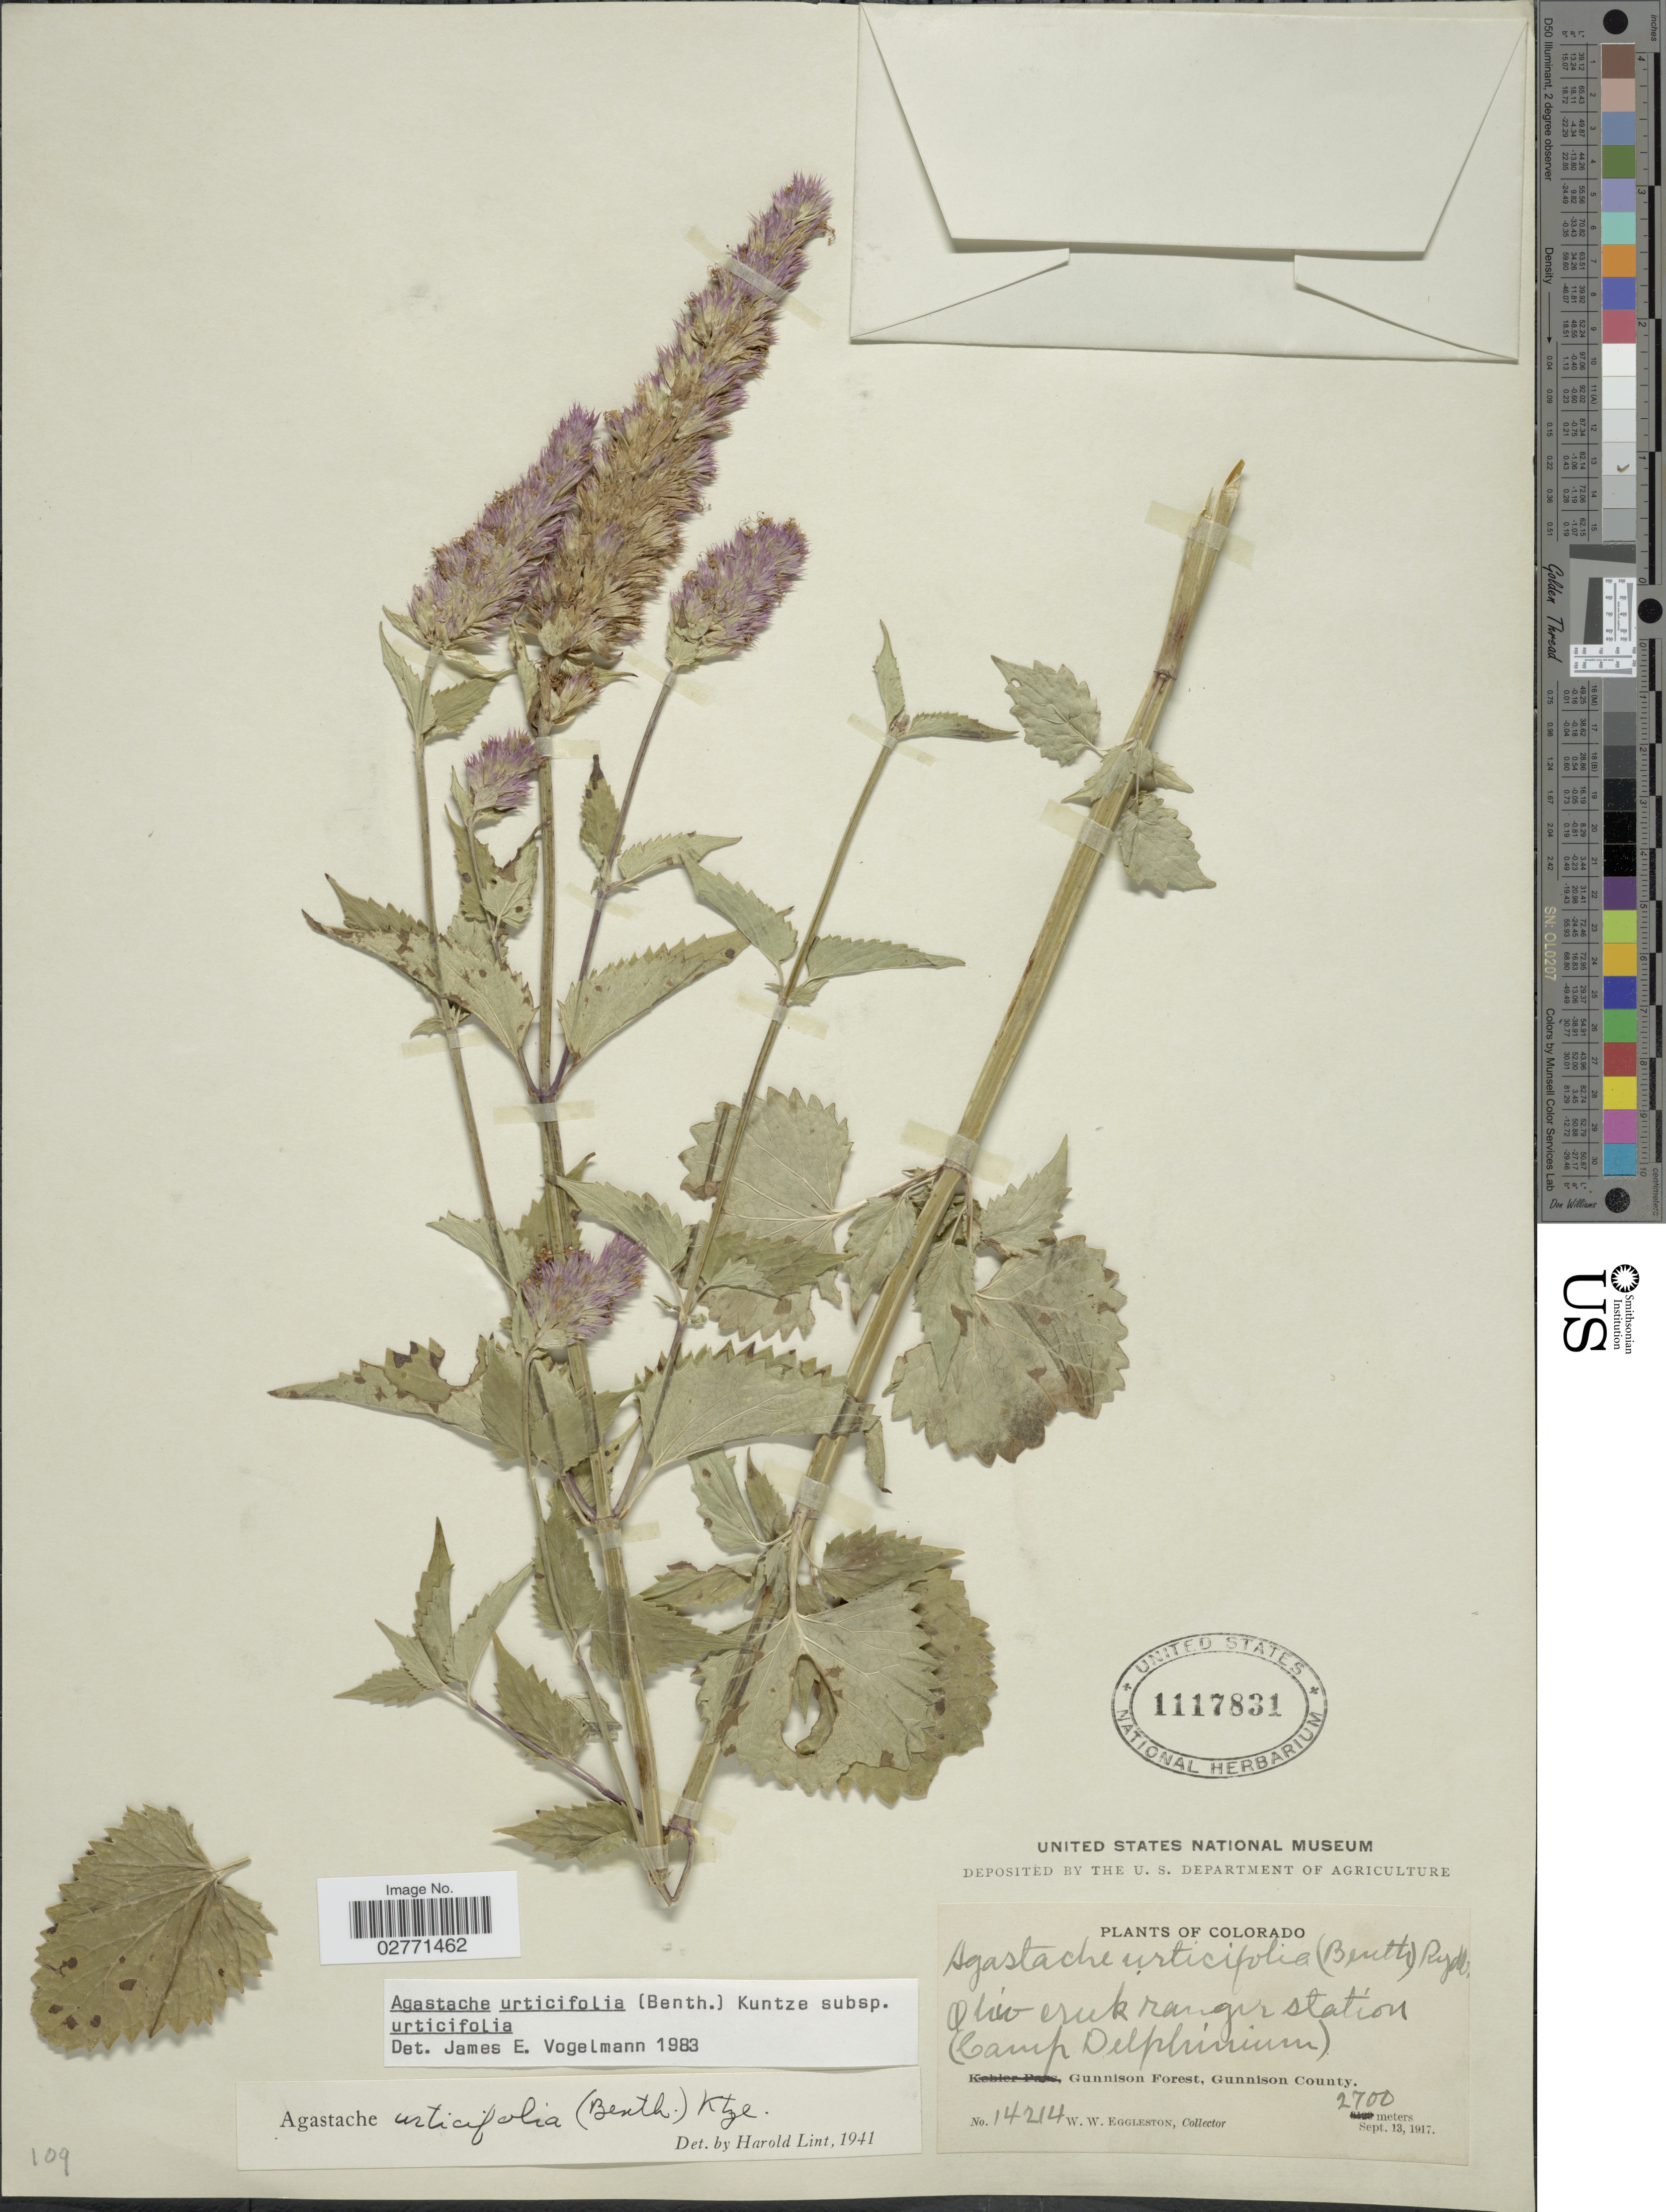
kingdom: Plantae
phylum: Tracheophyta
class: Magnoliopsida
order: Lamiales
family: Lamiaceae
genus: Agastache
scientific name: Agastache urticifolia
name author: (Benth.) Kuntze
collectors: W. W. Eggleston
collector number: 14214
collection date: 1917-09-13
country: United States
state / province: Colorado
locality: Ohio creek ranger station (Camp Delphinium). Gunnison Forest, Gunnison County.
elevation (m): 2700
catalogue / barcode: US 1117831